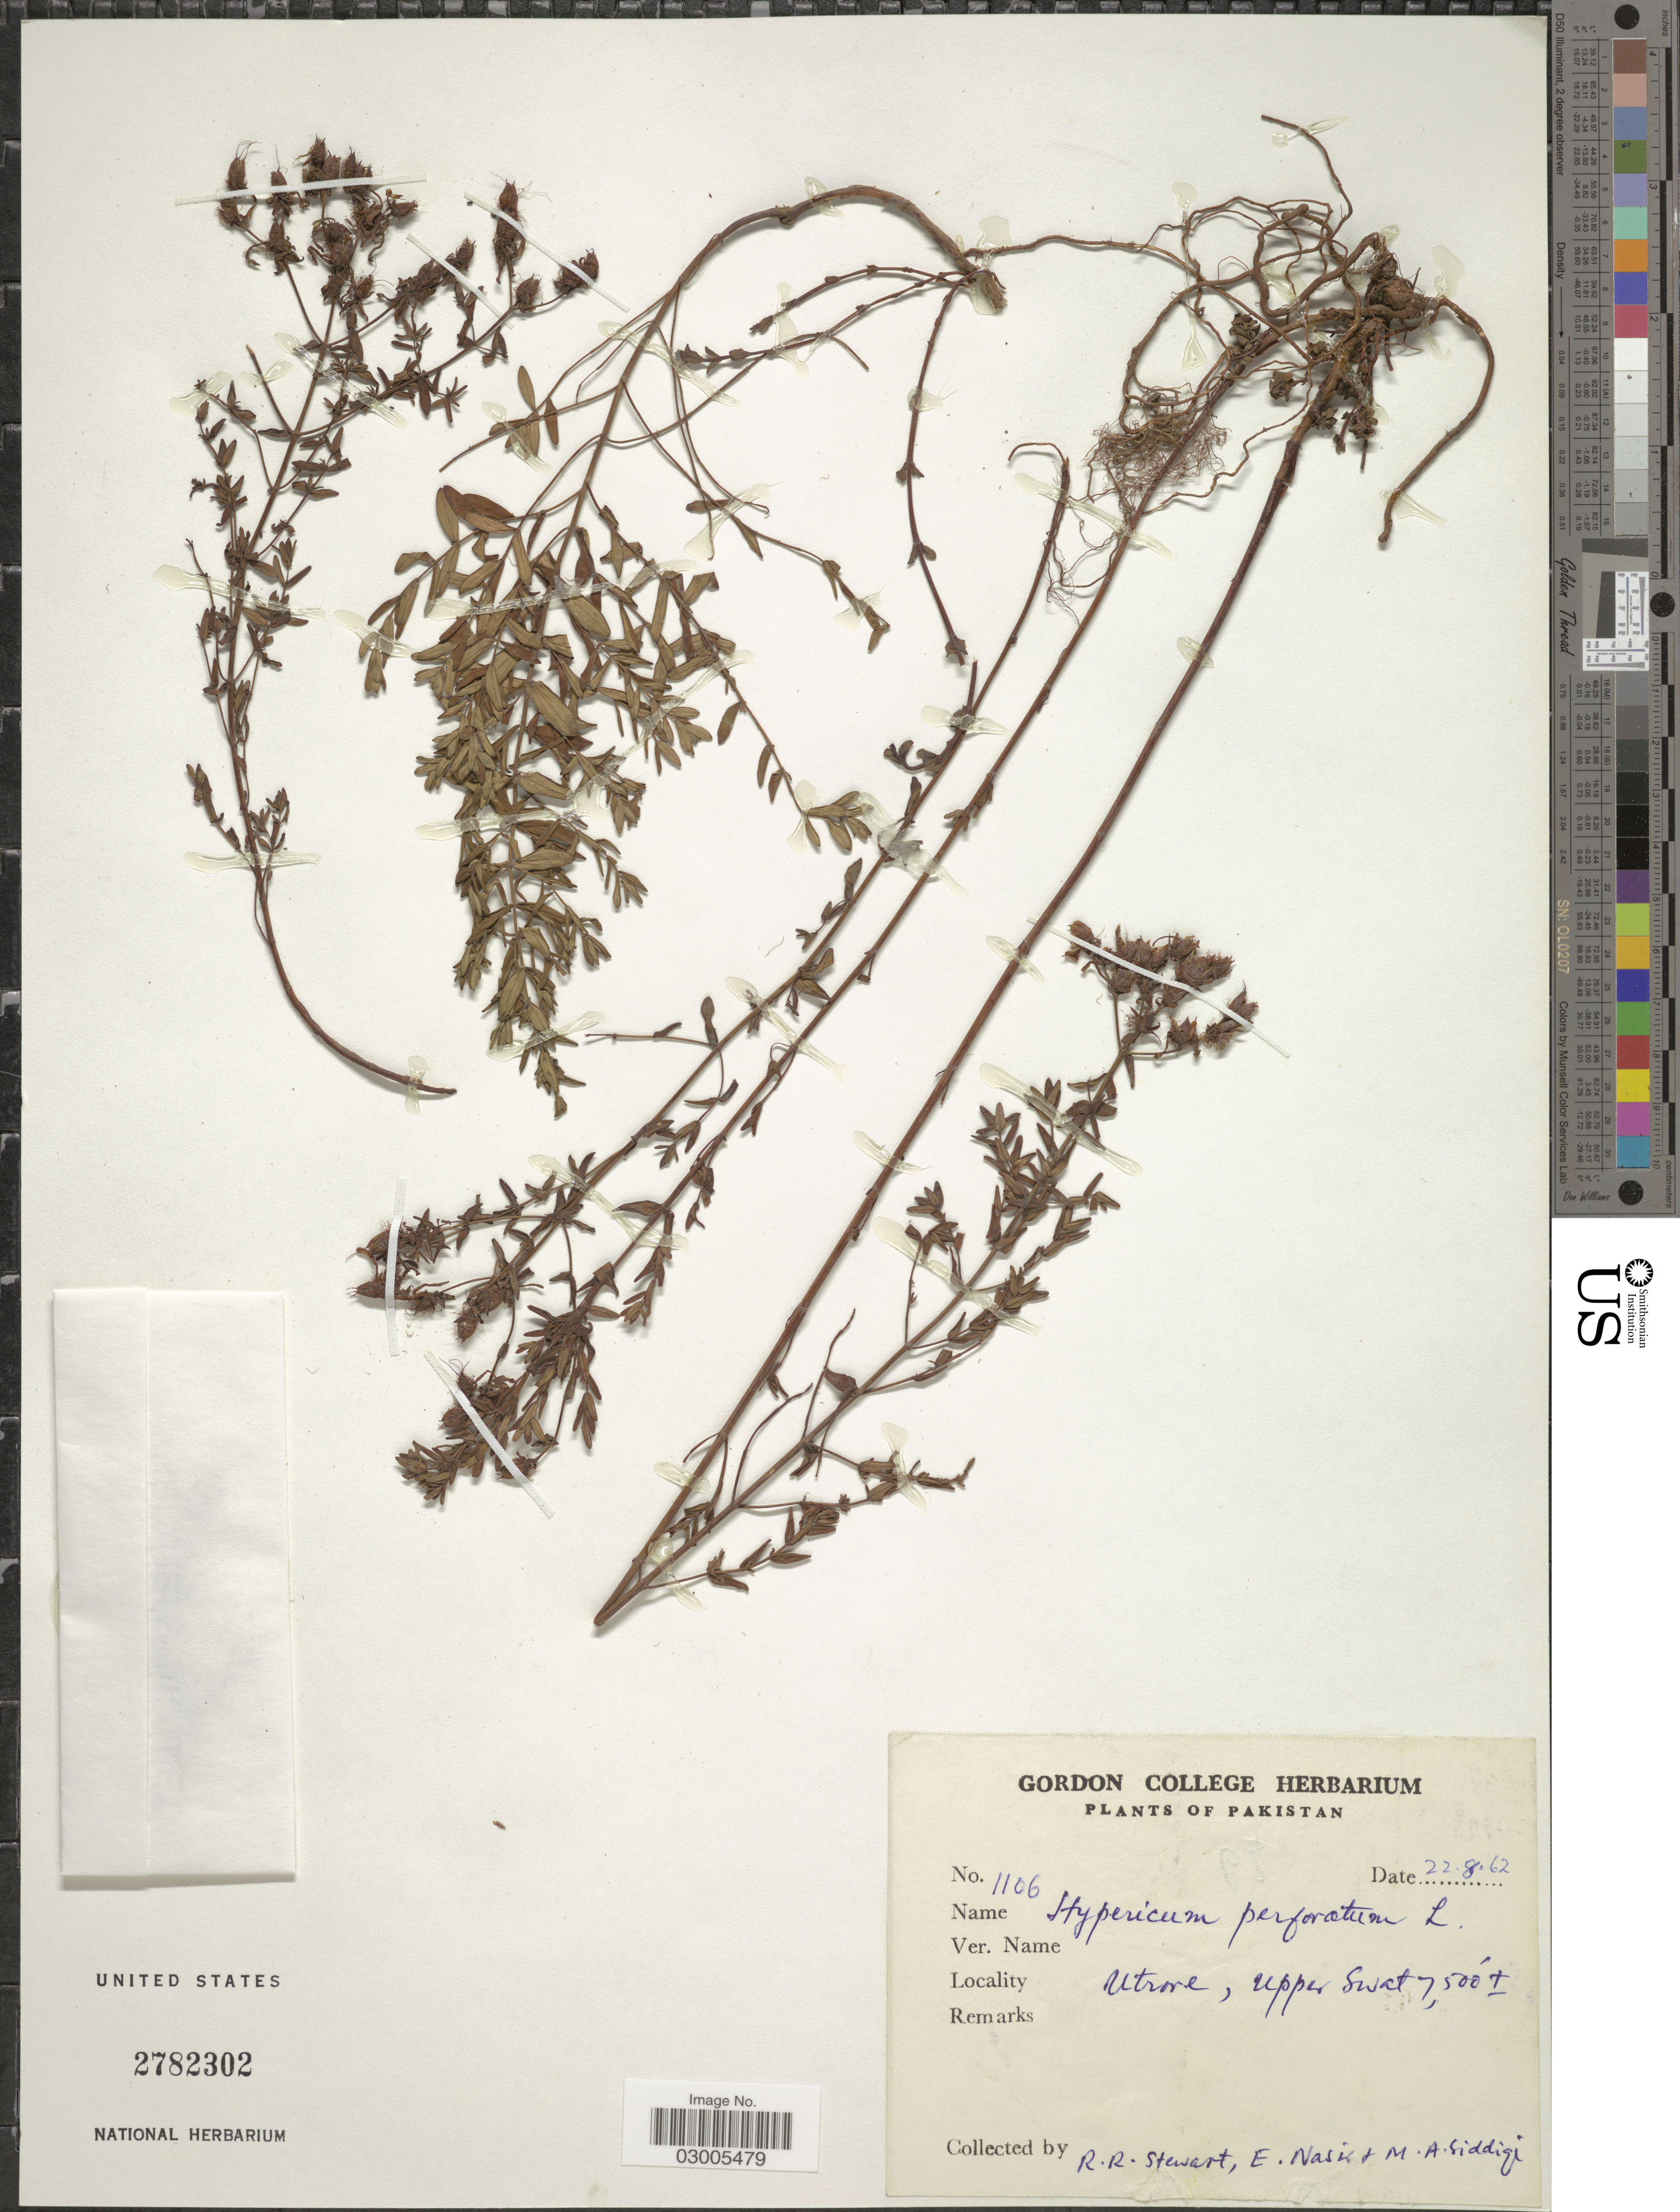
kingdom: Plantae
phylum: Tracheophyta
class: Magnoliopsida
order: Malpighiales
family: Hypericaceae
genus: Hypericum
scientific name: Hypericum perforatum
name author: L.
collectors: R. Stewart, E. Nasir & M. Siddiqi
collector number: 1106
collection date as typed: Transcribed d/m/y: 22/8/62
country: Pakistan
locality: Utrore, upper Swat.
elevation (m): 2286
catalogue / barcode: US 2782302